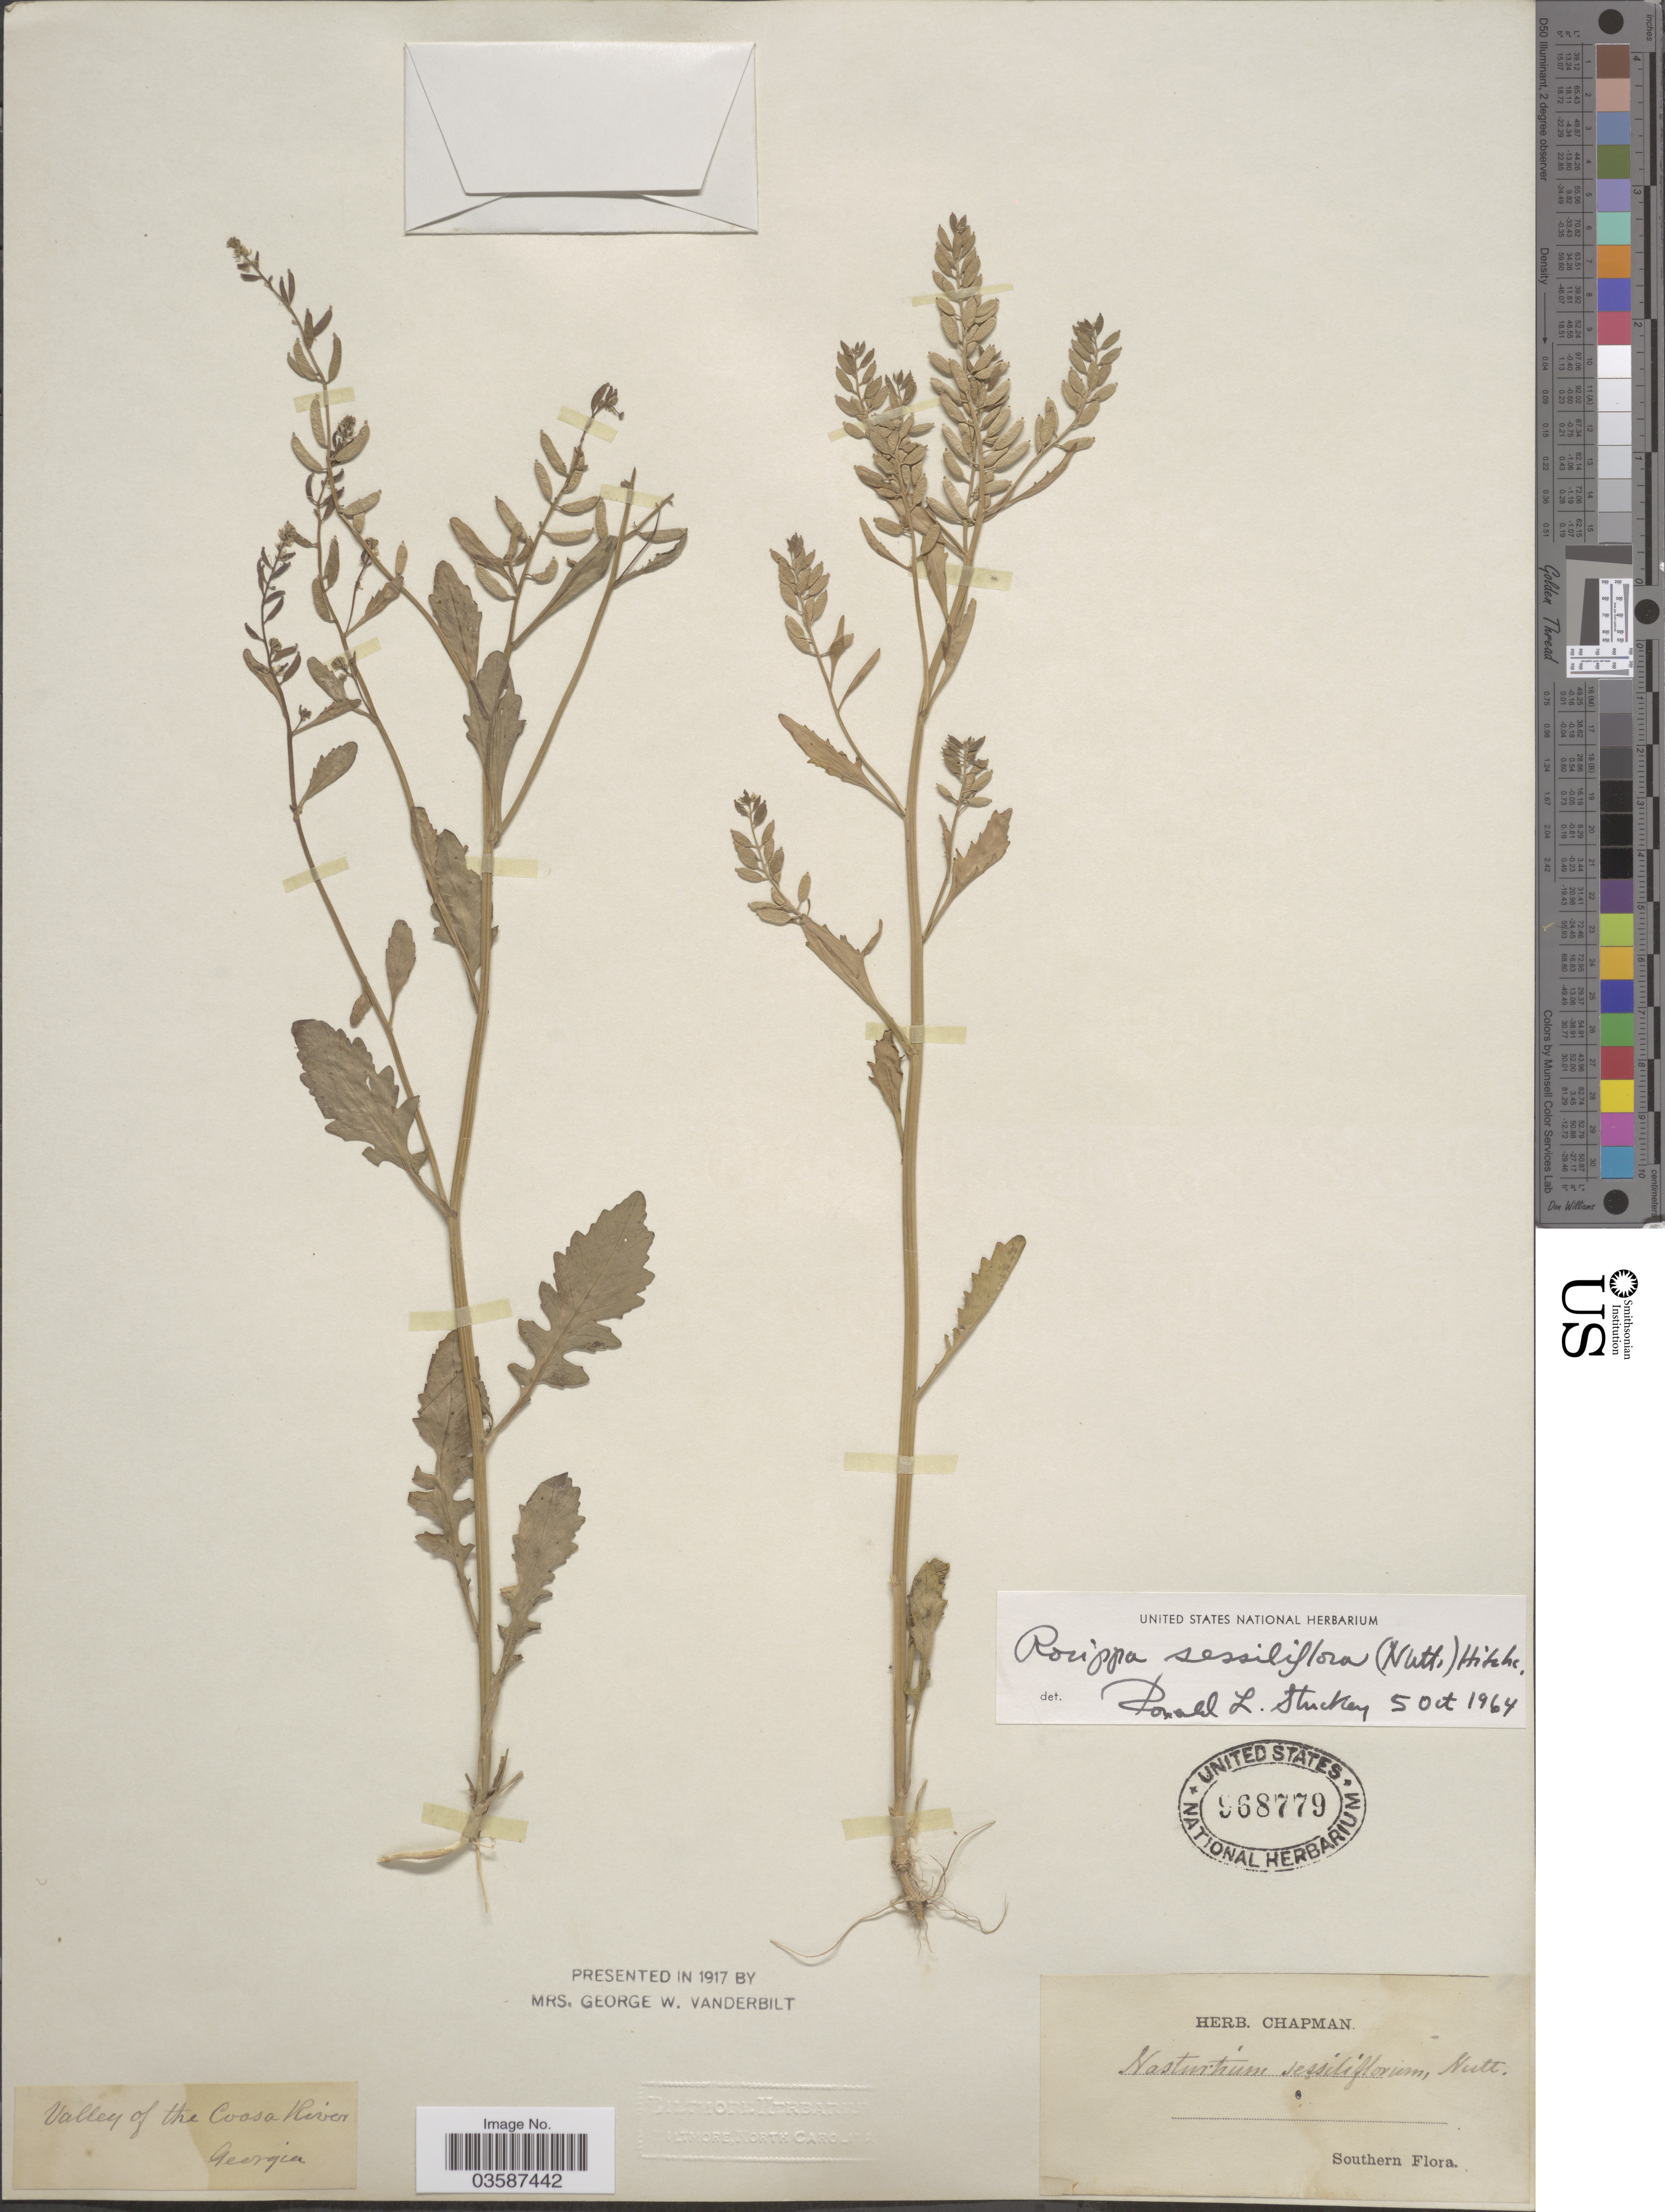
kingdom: Plantae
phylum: Tracheophyta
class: Magnoliopsida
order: Brassicales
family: Brassicaceae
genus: Rorippa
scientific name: Rorippa sessiliflora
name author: (Nutt.) Hitchc.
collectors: ex herb. Chapman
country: United States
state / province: Georgia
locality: Southern. Valley of the Coosa River.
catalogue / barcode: US 968779